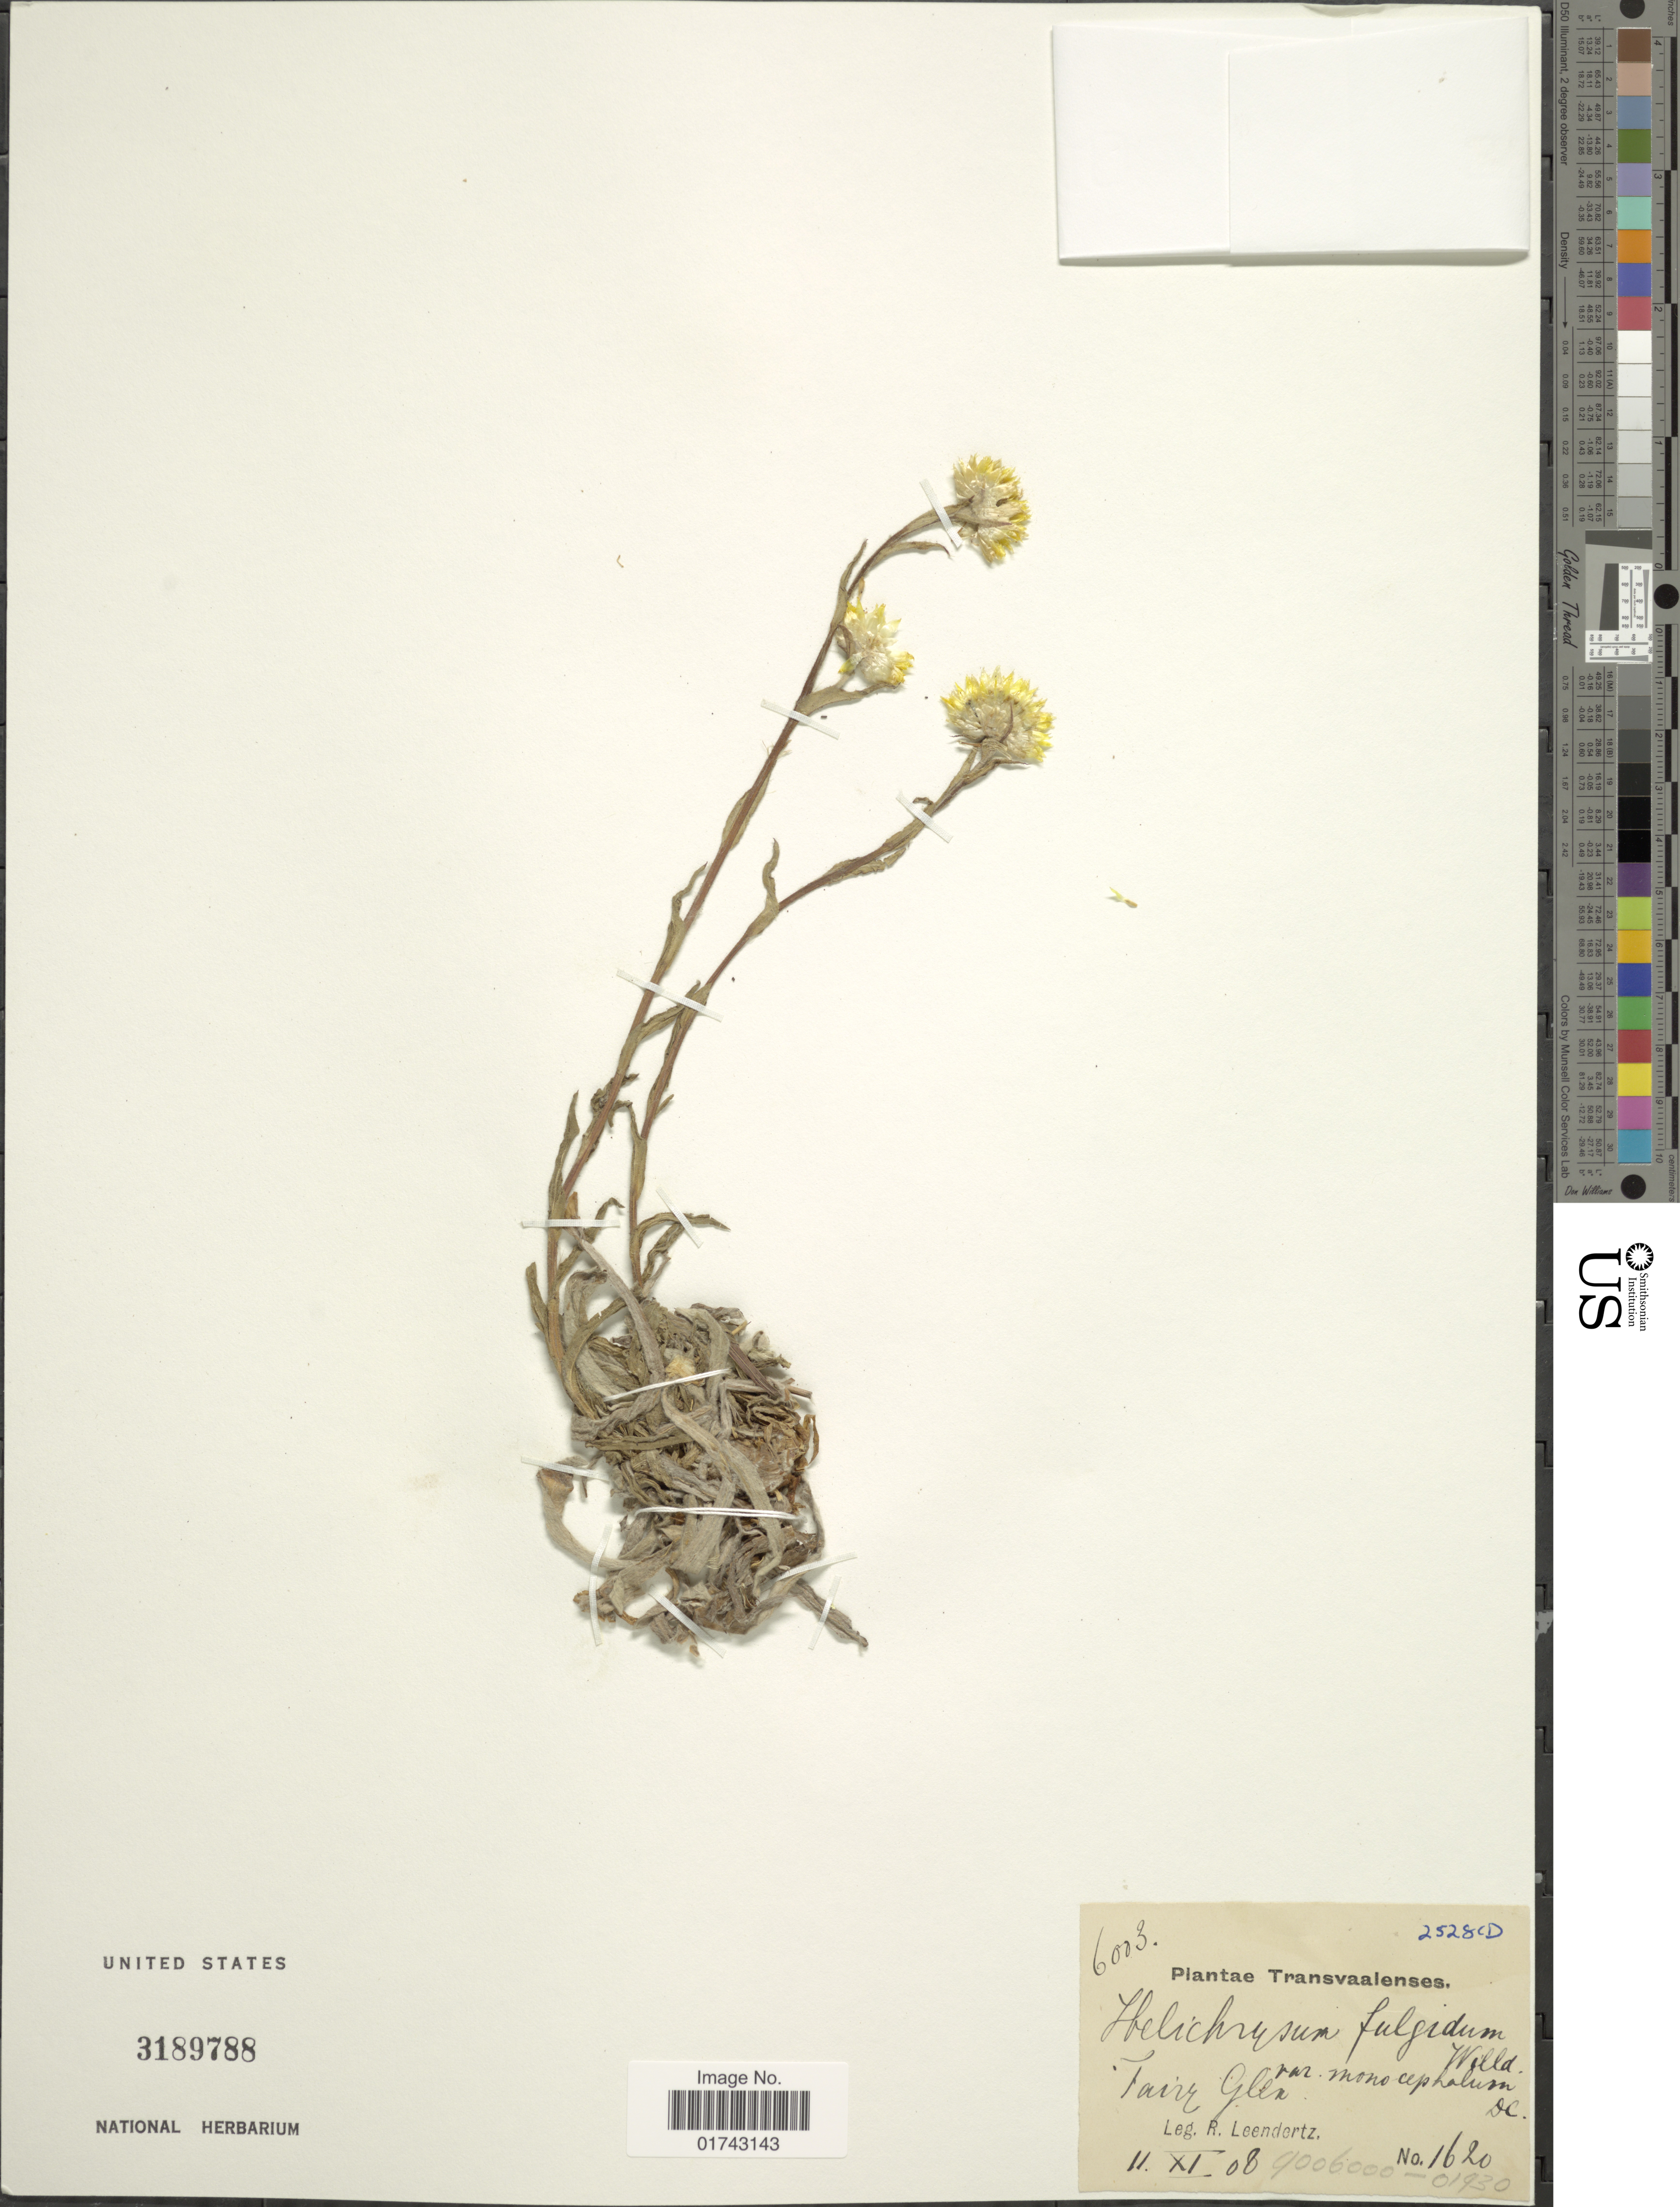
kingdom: Plantae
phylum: Tracheophyta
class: Magnoliopsida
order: Asterales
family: Asteraceae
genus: Helichrysum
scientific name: Helichrysum fulgidum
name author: (L. f.) A. Cunn.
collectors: R. Leendertz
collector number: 1620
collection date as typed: Transcribed d/m/y: 11/11/8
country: South Africa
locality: Transvaalensis, Tavir Glen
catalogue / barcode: US 3189788